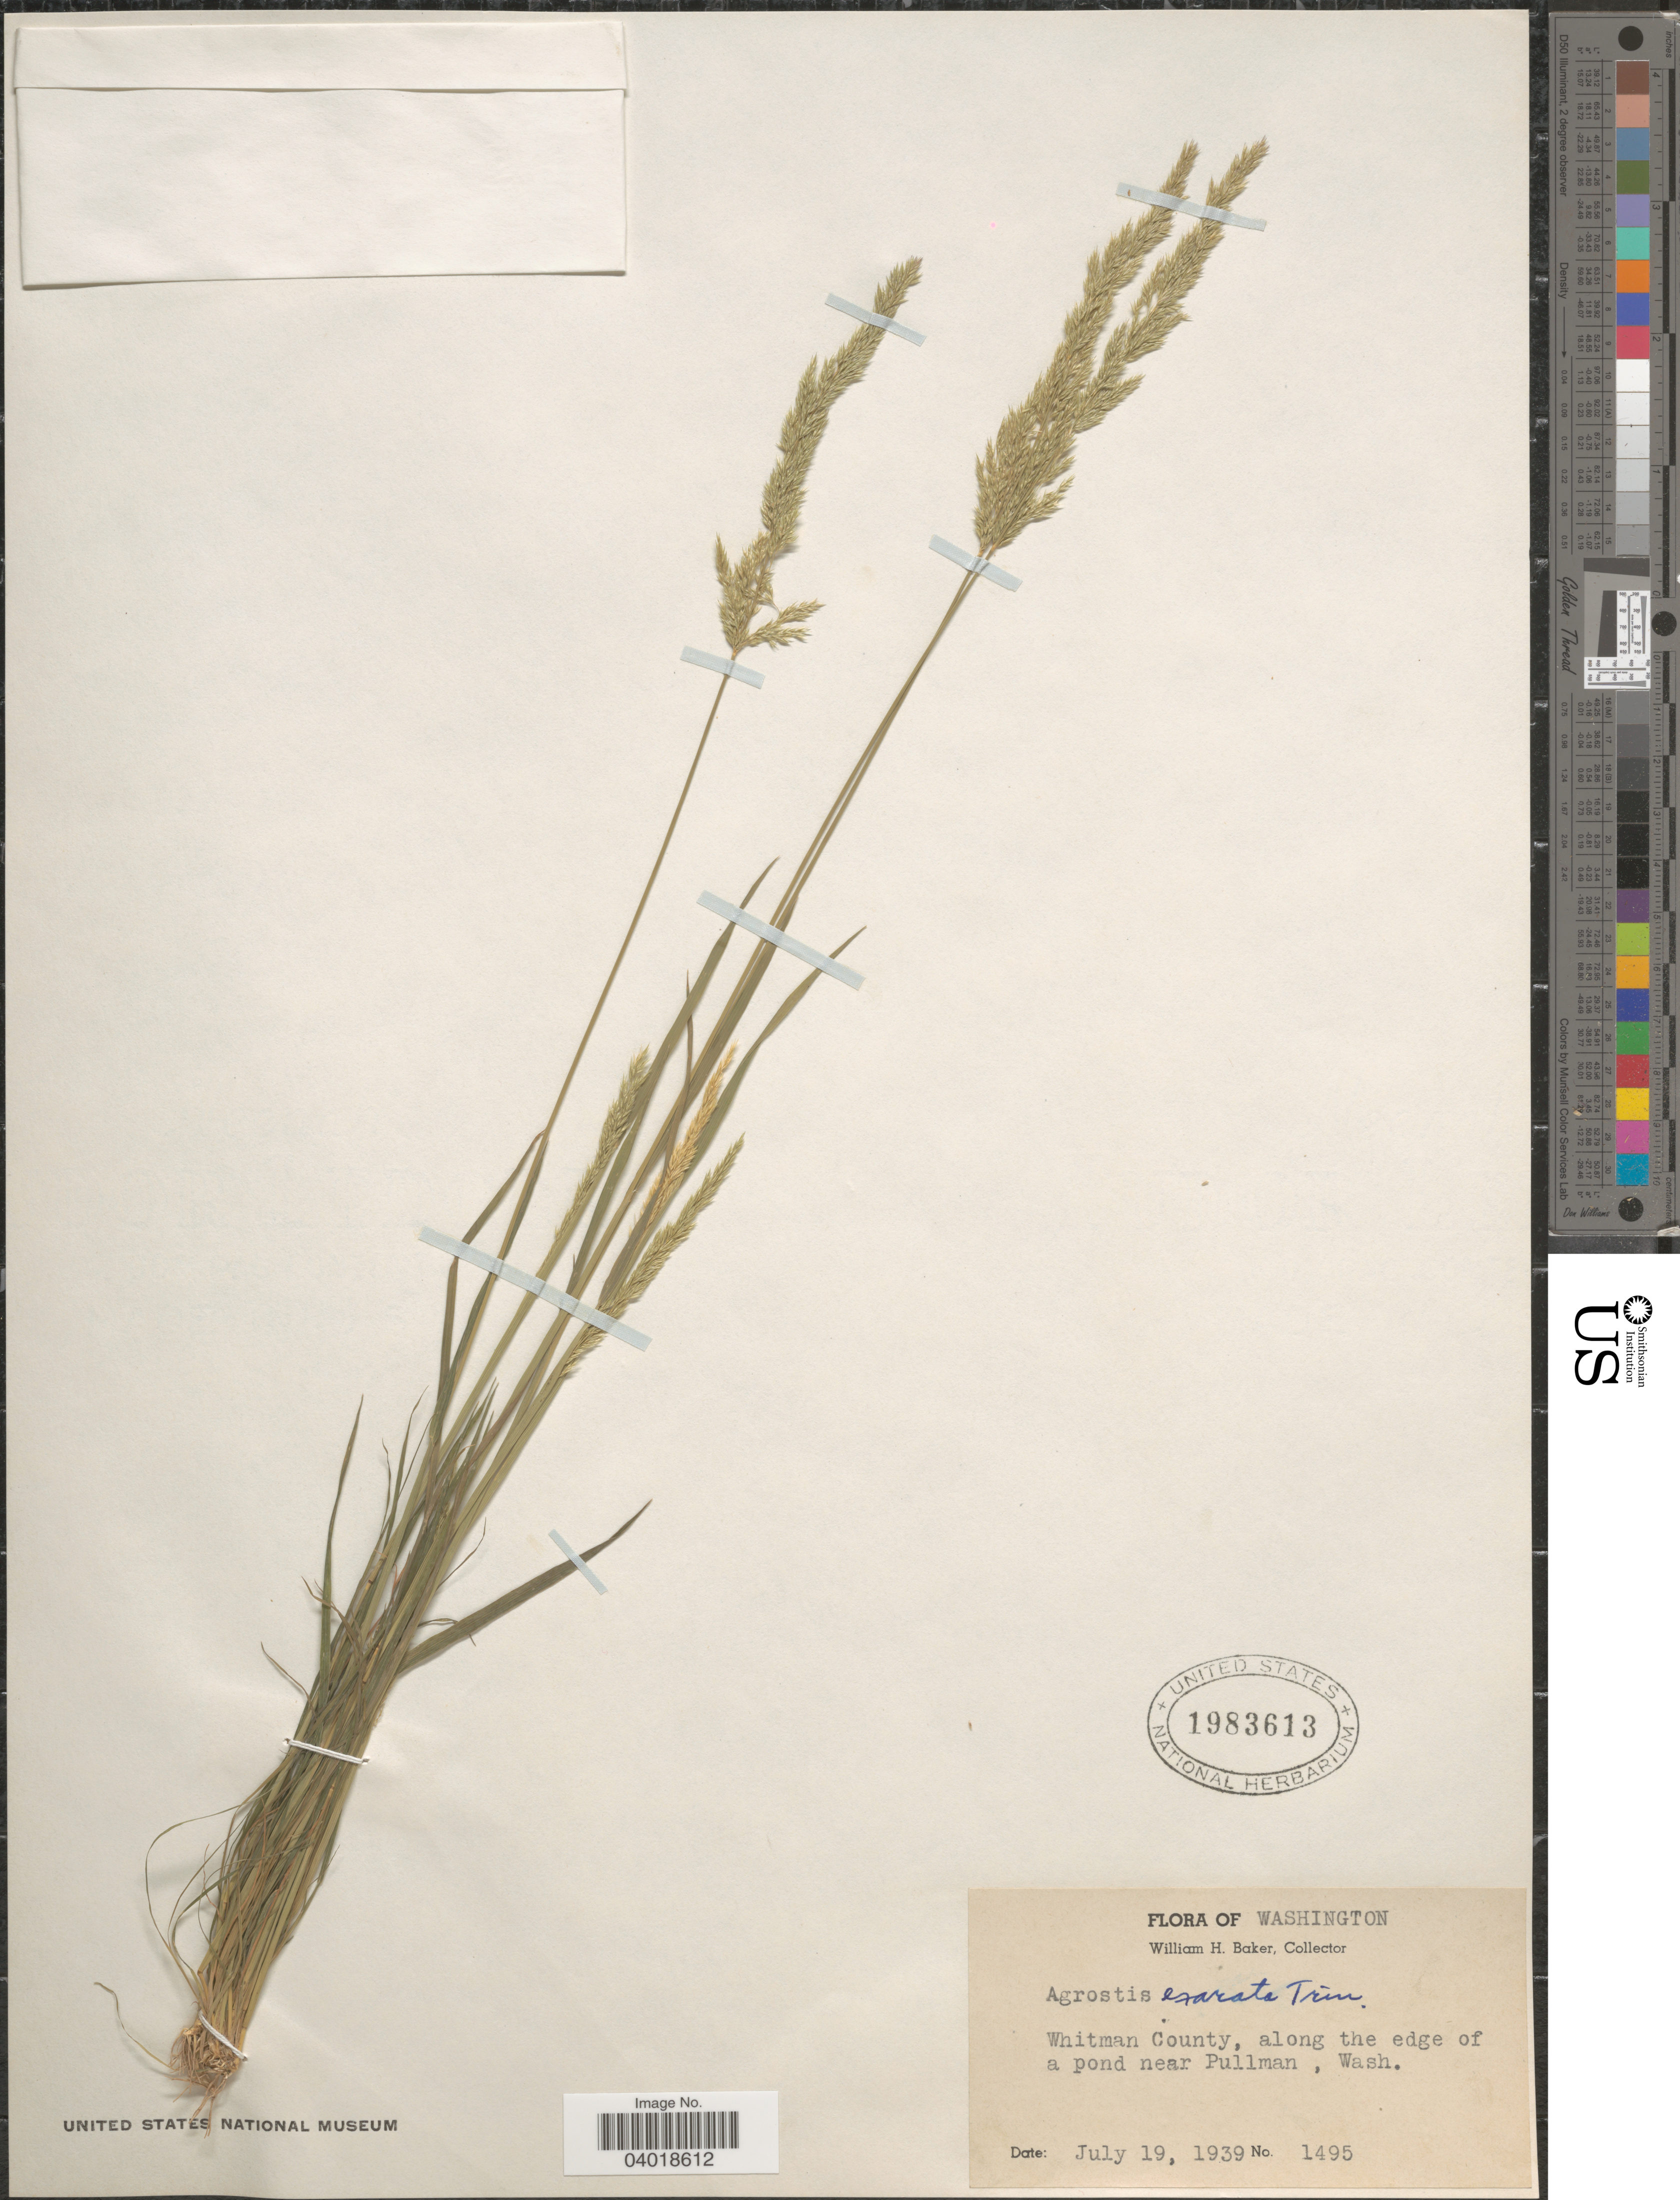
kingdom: Plantae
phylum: Tracheophyta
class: Liliopsida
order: Poales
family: Poaceae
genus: Agrostis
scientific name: Agrostis exarata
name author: Trin.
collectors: W. H. Baker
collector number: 1495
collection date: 1939-07-19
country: United States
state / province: Washington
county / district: Whitman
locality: Whitman County, along the edge of a pond near Pullman.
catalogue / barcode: US 1983613